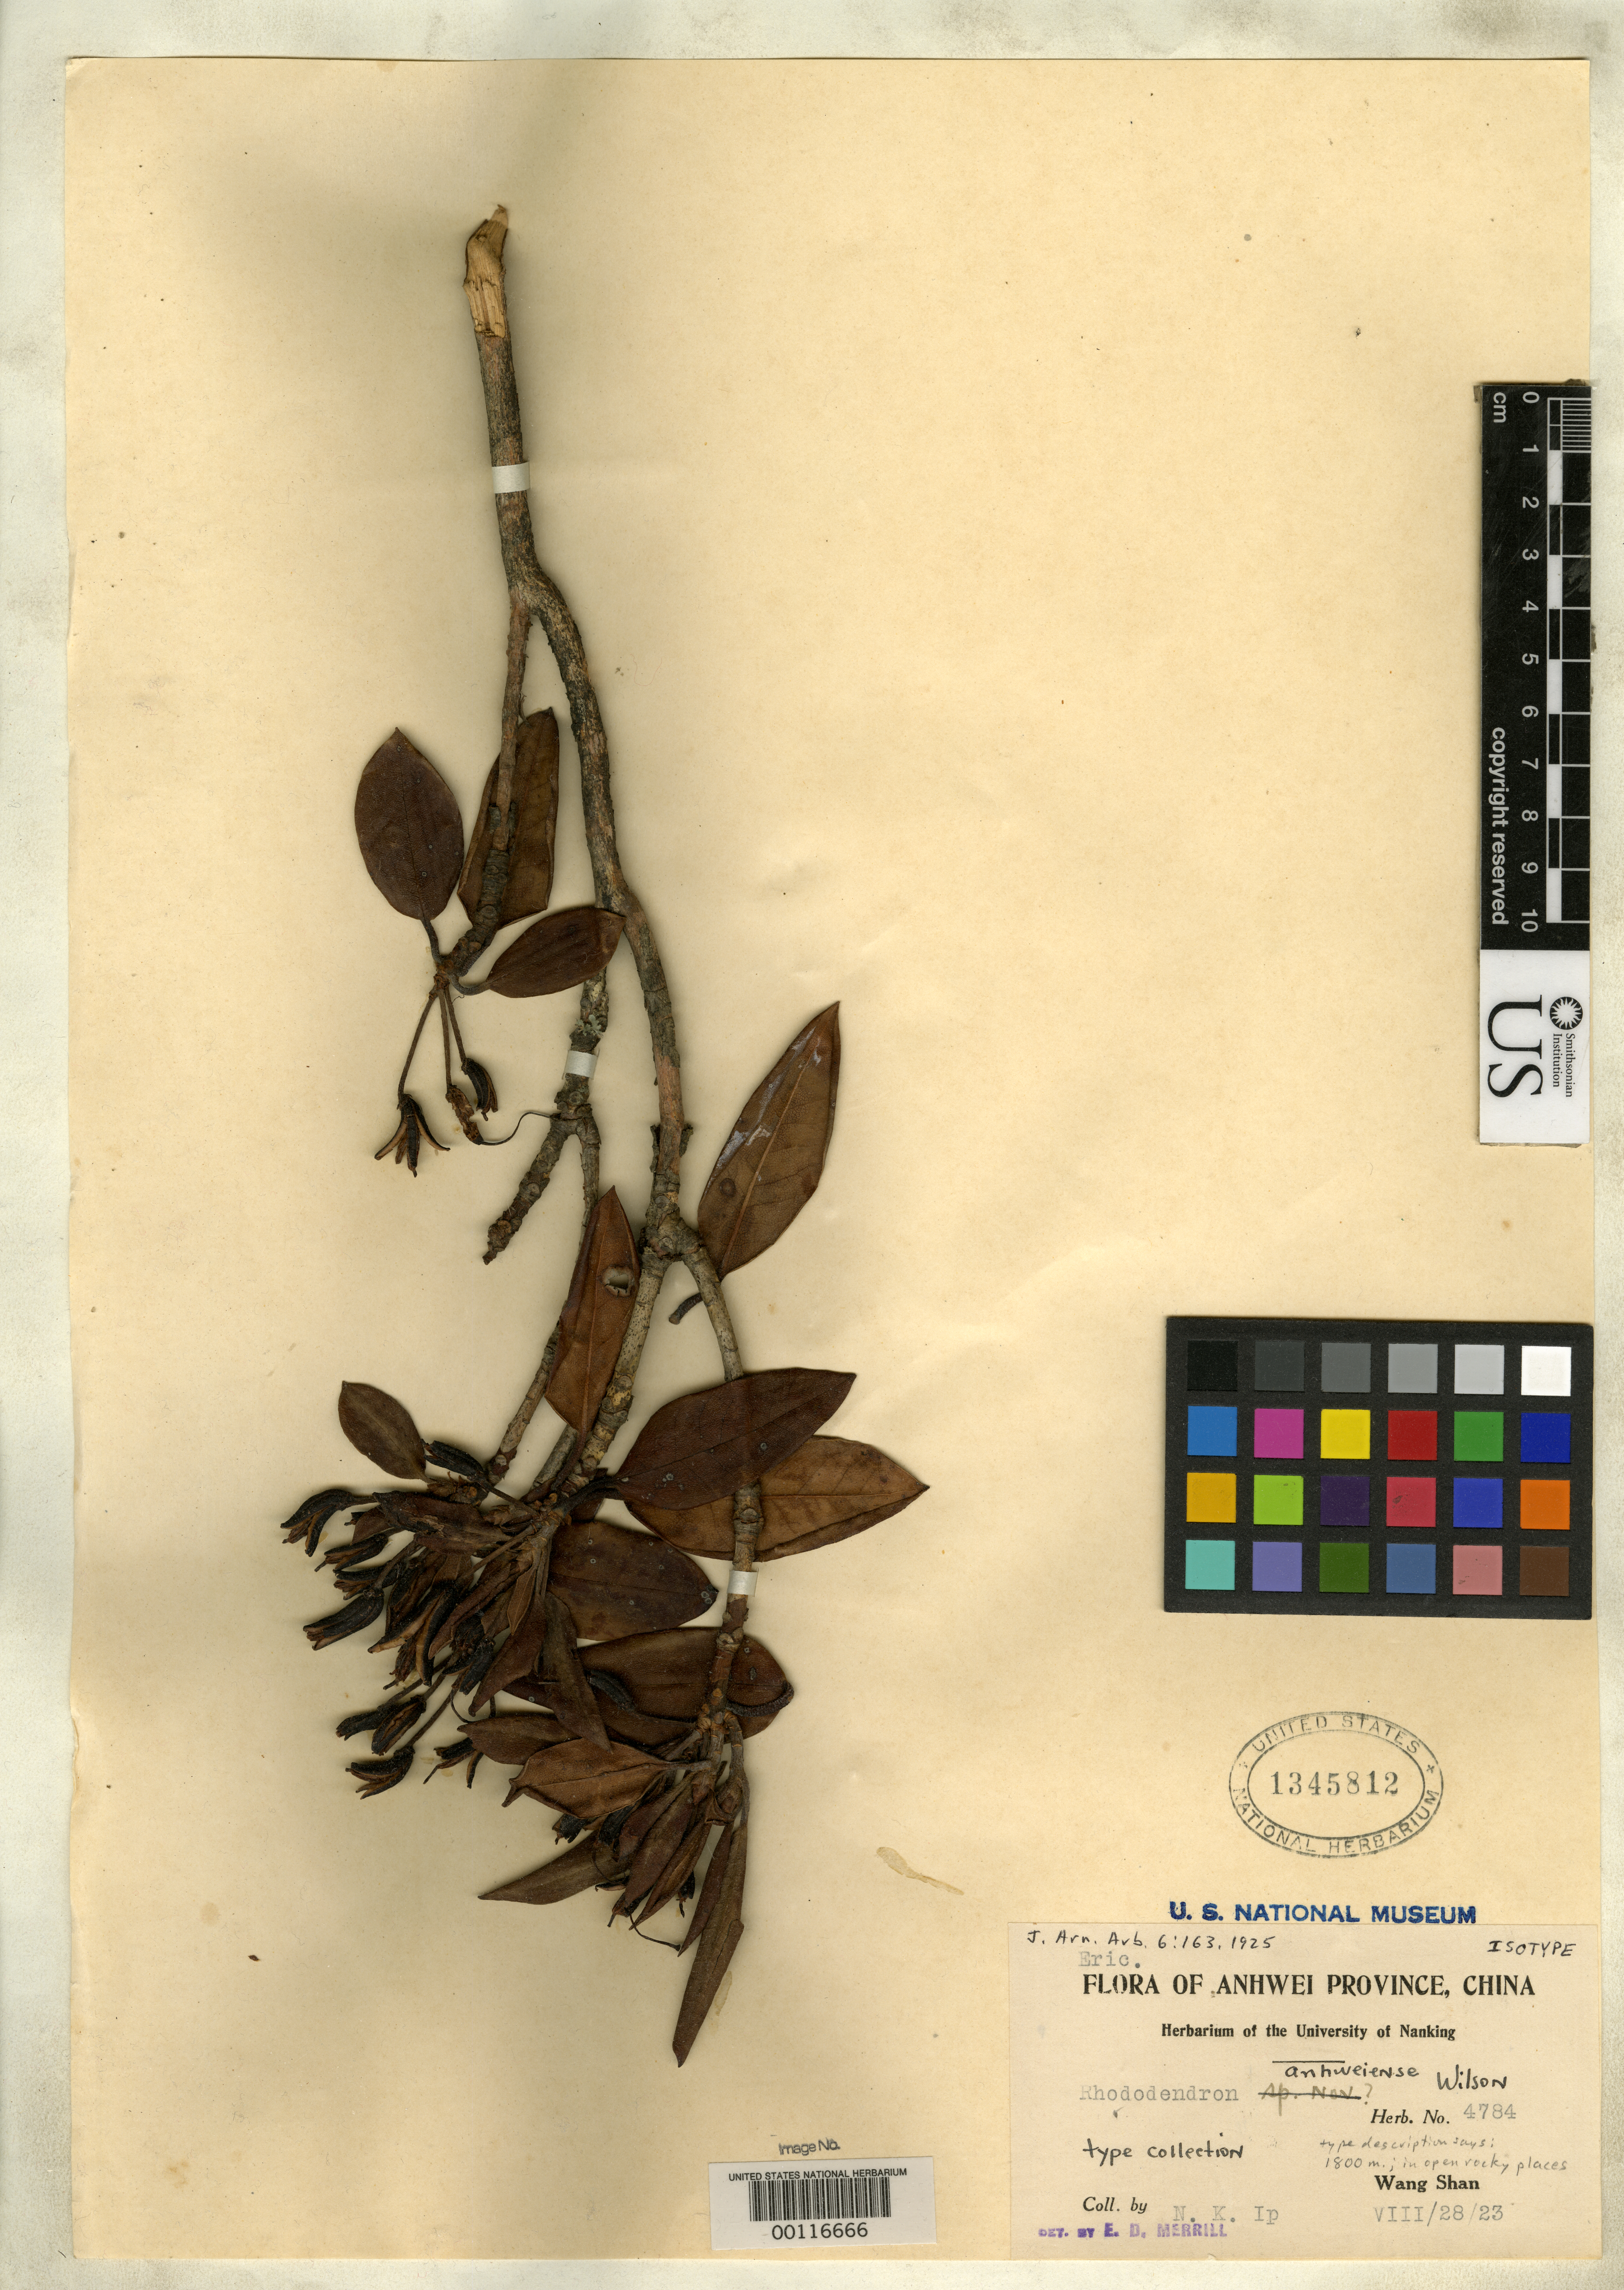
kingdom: Plantae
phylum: Tracheophyta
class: Magnoliopsida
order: Ericales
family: Ericaceae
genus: Rhododendron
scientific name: Rhododendron anhweiense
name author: E.H. Wilson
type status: Isotype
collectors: N. Ip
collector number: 4784 ex Herb. Nanking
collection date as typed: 28 Aug 1923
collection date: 1923-08-28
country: China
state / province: Anhui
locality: Wang Shan.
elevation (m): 1800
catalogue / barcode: US 1345812